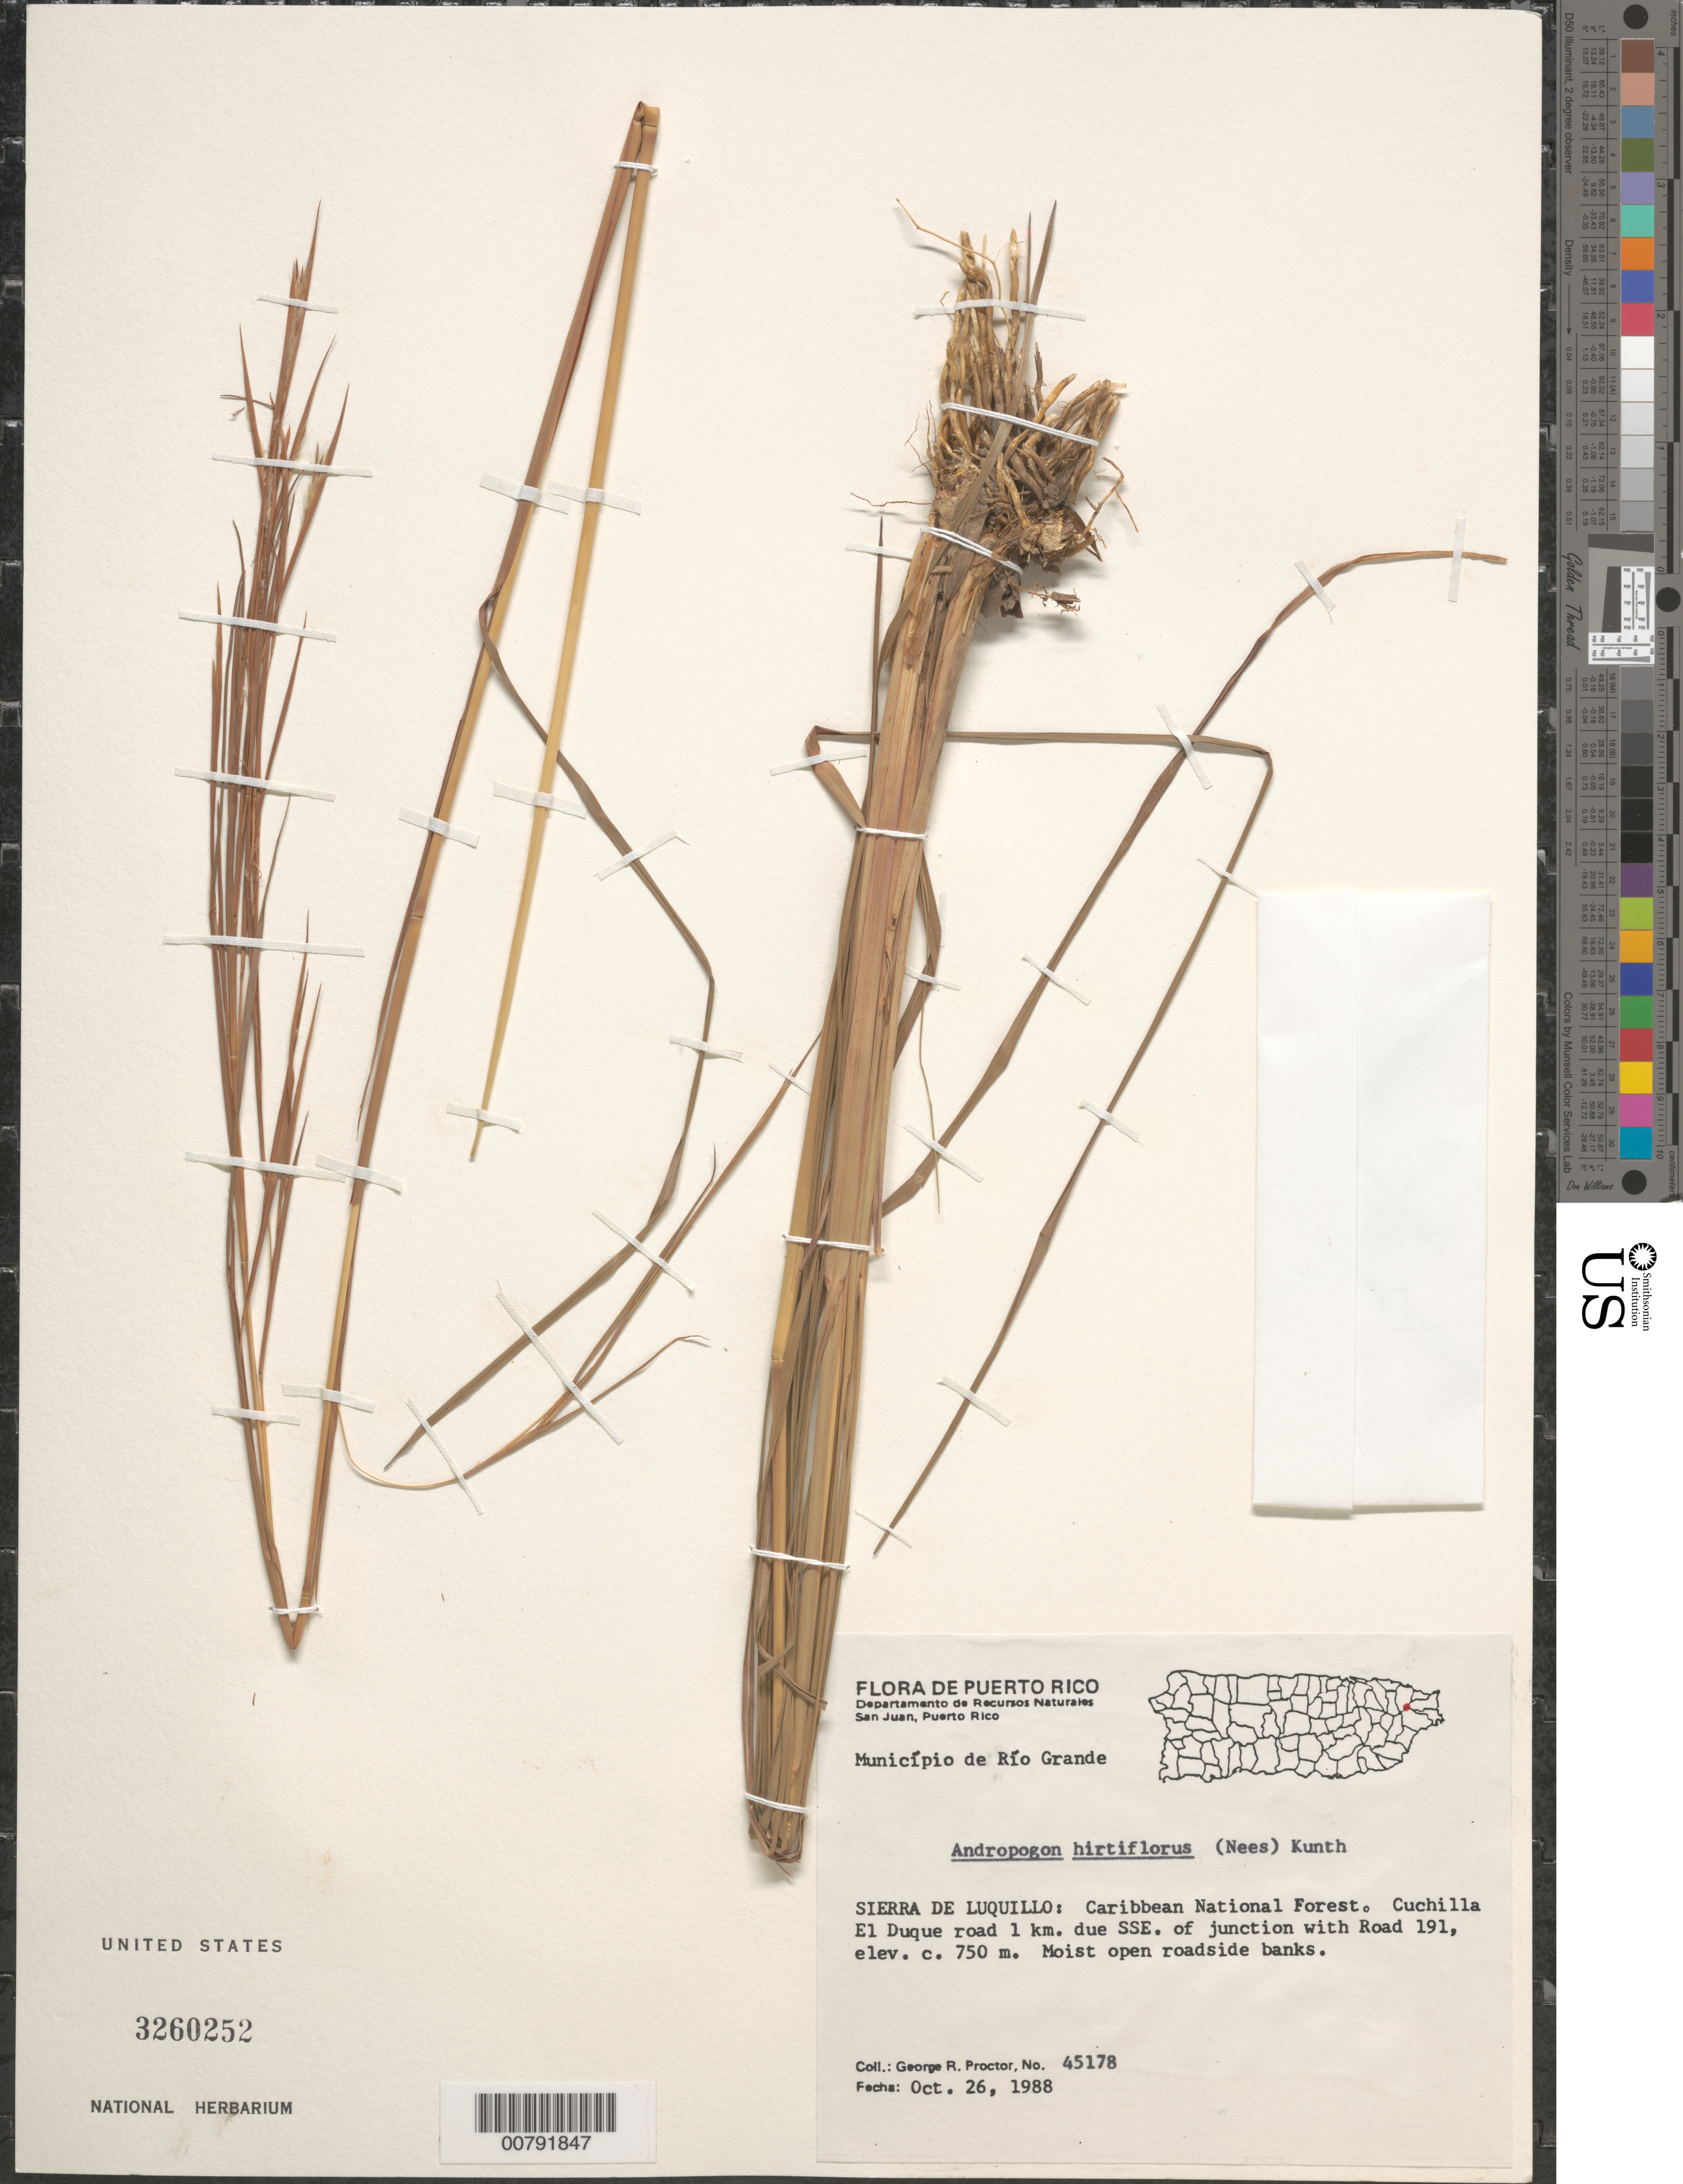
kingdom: Plantae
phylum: Tracheophyta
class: Liliopsida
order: Poales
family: Poaceae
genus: Schizachyrium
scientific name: Schizachyrium sanguineum var. sanguineum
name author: (Retz.) Alston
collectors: G. R. Proctor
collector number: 45178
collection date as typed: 26 Oct 1988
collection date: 1988-10-26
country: Puerto Rico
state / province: Río Grande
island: Puerto Rico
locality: Mun. Río Grande, Sierra de Luquillo, Caribbean National Forest, Cuchilla El Duque road, 1 km SSE of junction with Road 191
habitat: Moist open roadside banks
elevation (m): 750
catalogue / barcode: US 3260252